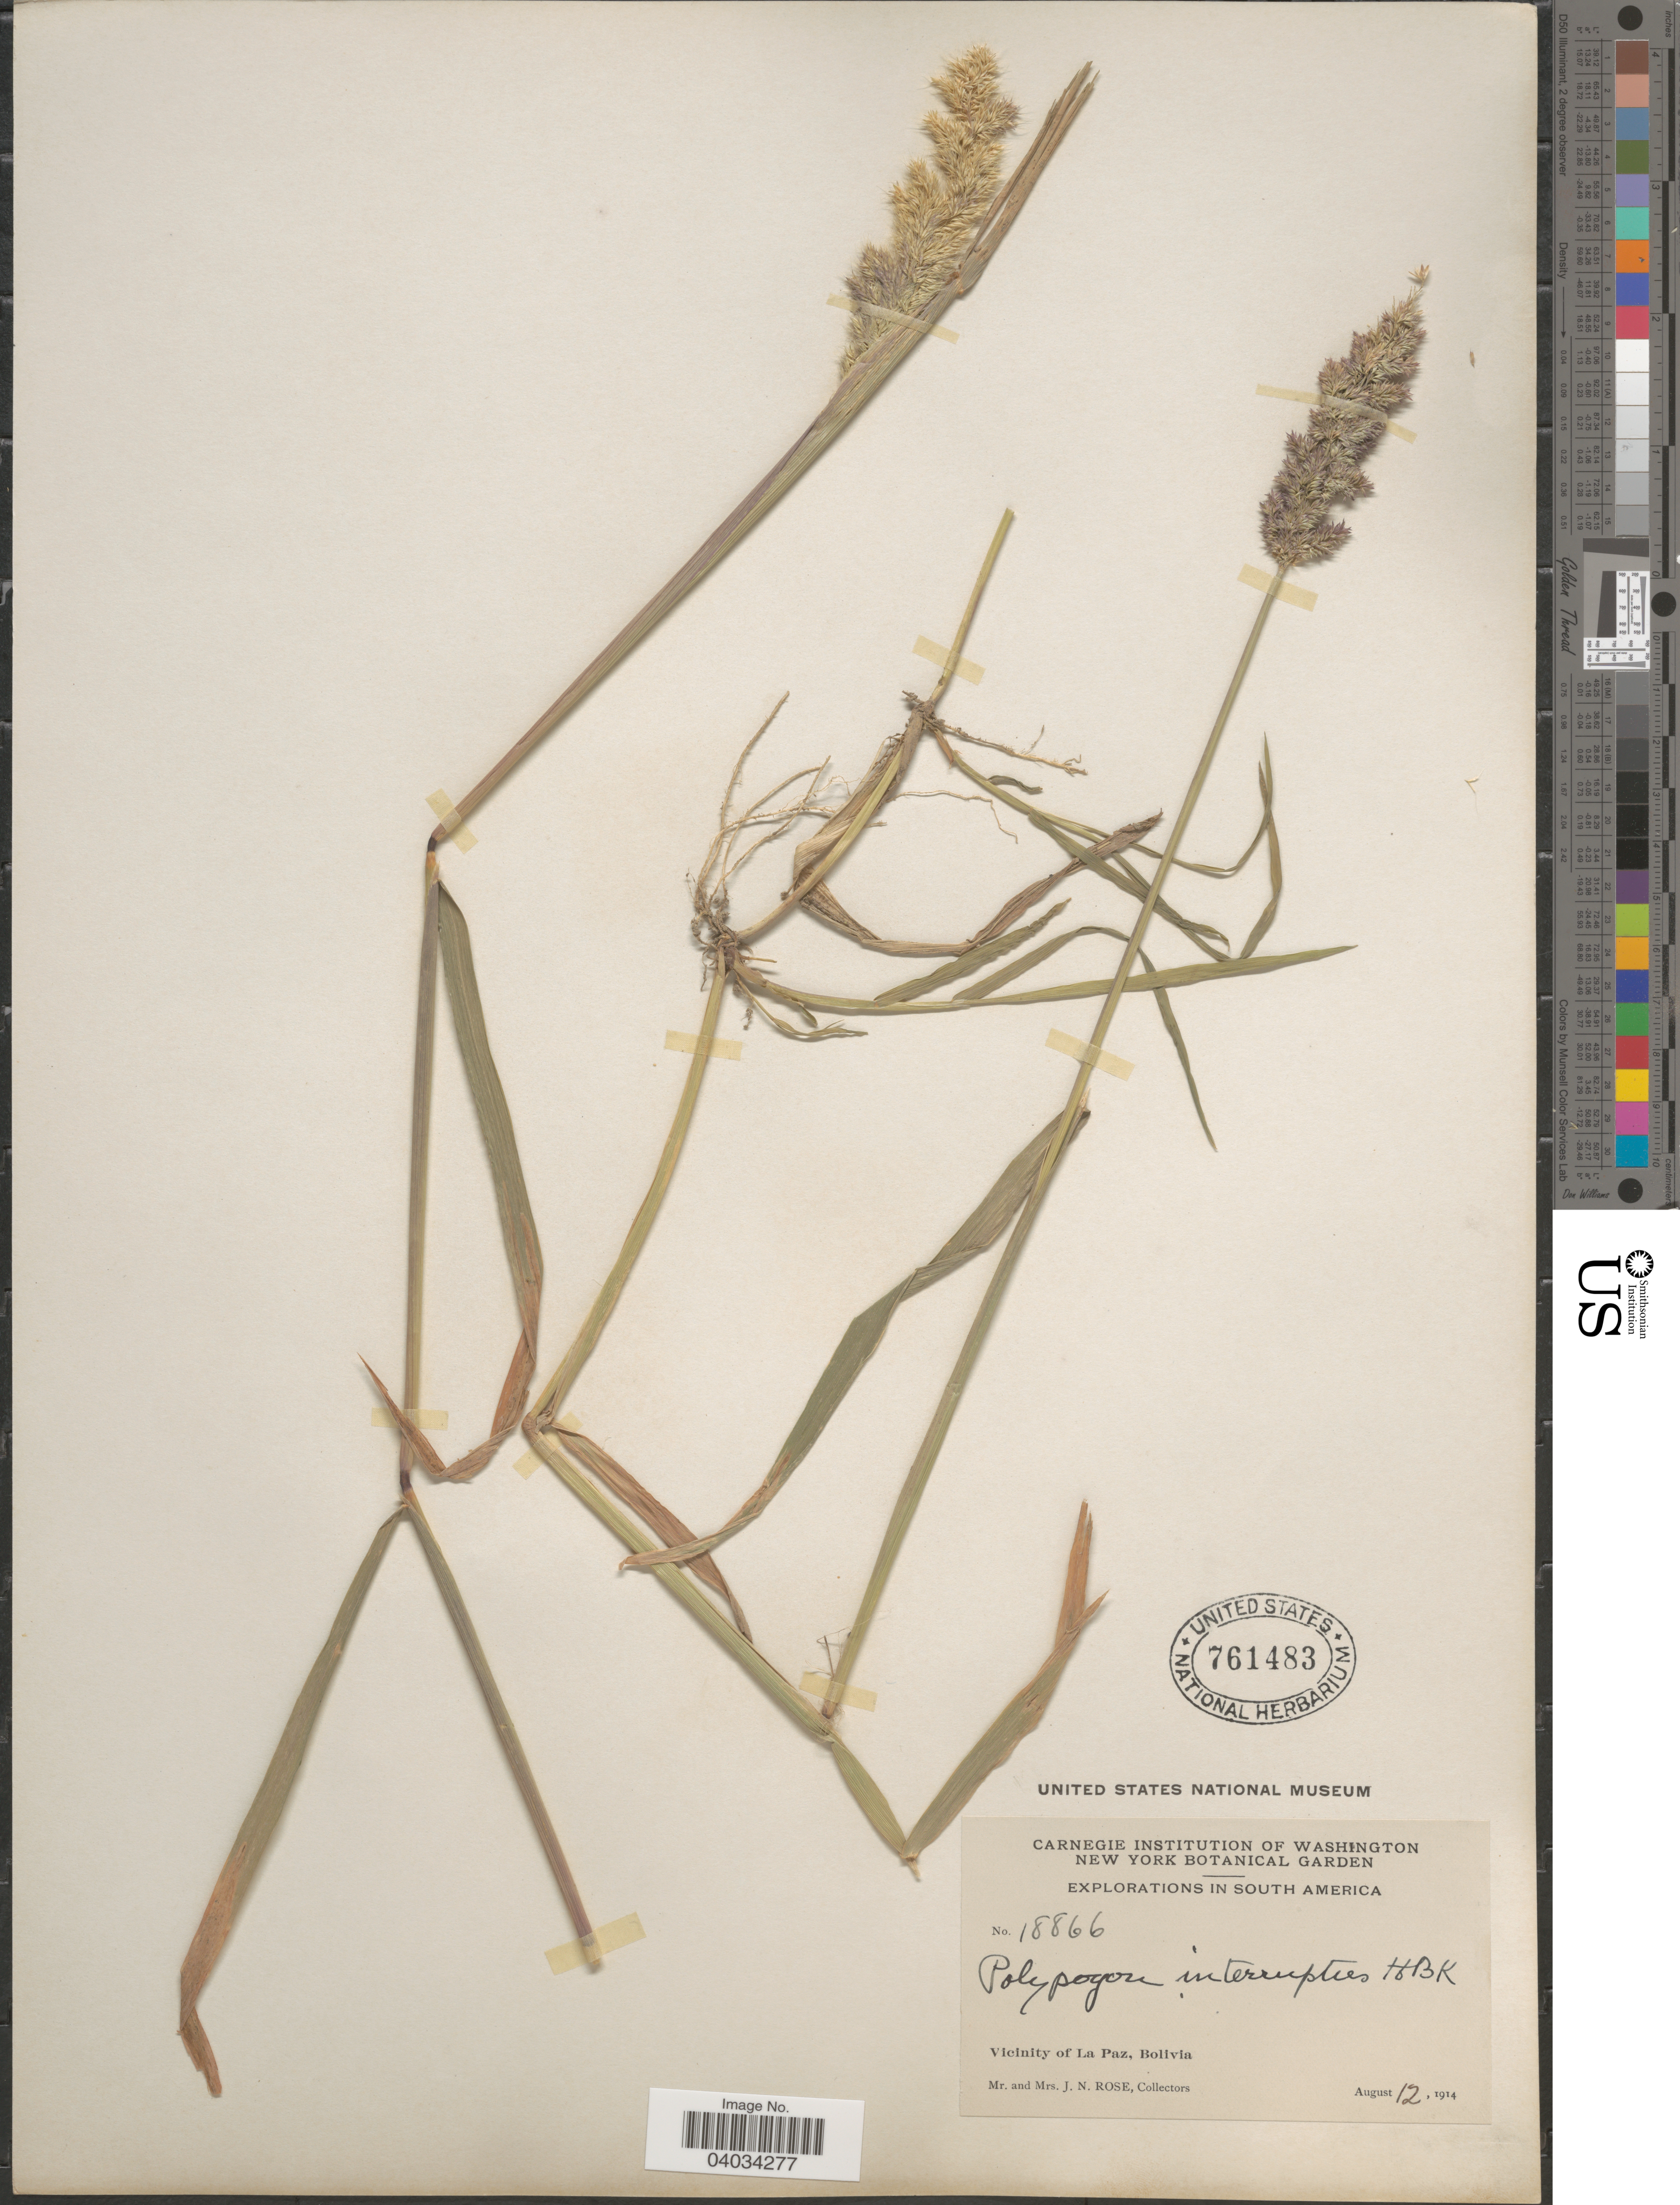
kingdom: Plantae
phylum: Tracheophyta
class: Liliopsida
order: Poales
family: Poaceae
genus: Polypogon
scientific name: Polypogon interruptus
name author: Kunth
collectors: J. N. Rose & L. B. Rose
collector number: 18866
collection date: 1914-08-12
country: Bolivia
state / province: La Paz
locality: Vicinity of La Paz.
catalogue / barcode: US 761483